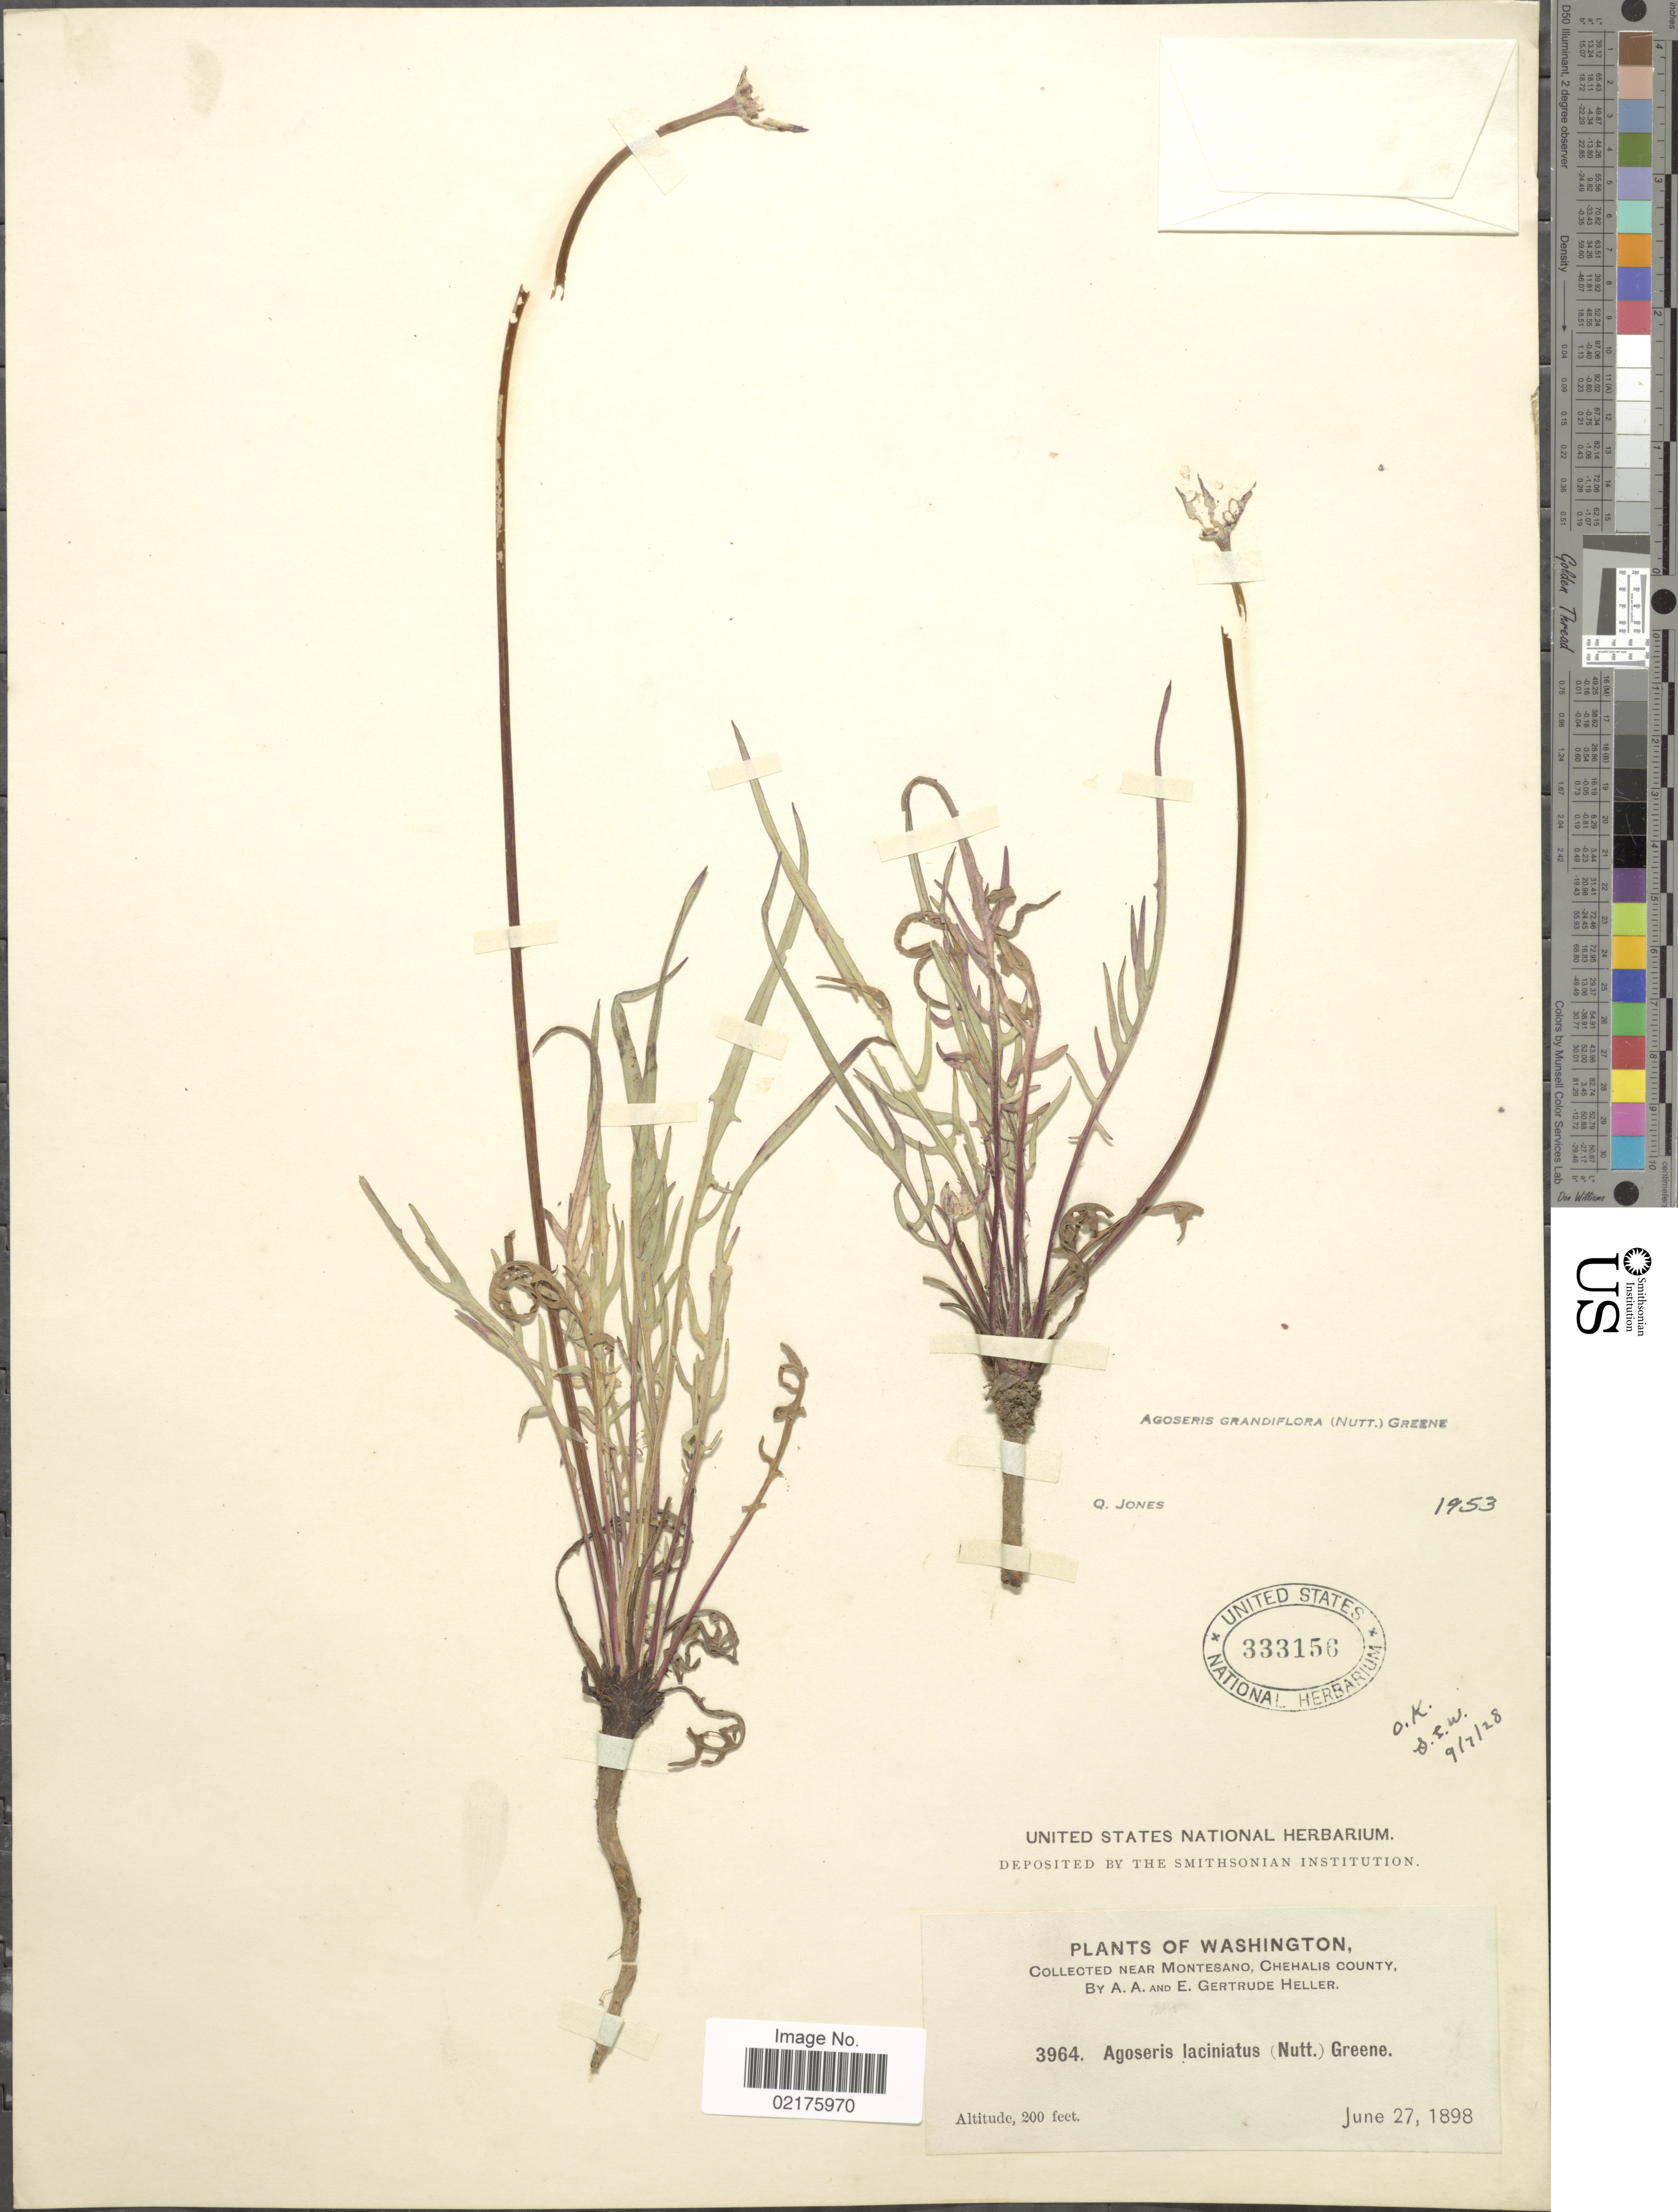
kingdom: Plantae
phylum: Tracheophyta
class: Magnoliopsida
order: Asterales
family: Asteraceae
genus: Agoseris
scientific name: Agoseris grandiflora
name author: (Nutt.) Greene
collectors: A. A. Heller & E. G. Heller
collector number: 3964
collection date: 1898-06-27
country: United States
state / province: Washington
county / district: Grays Harbor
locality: Near Montesano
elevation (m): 61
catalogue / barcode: US 333156